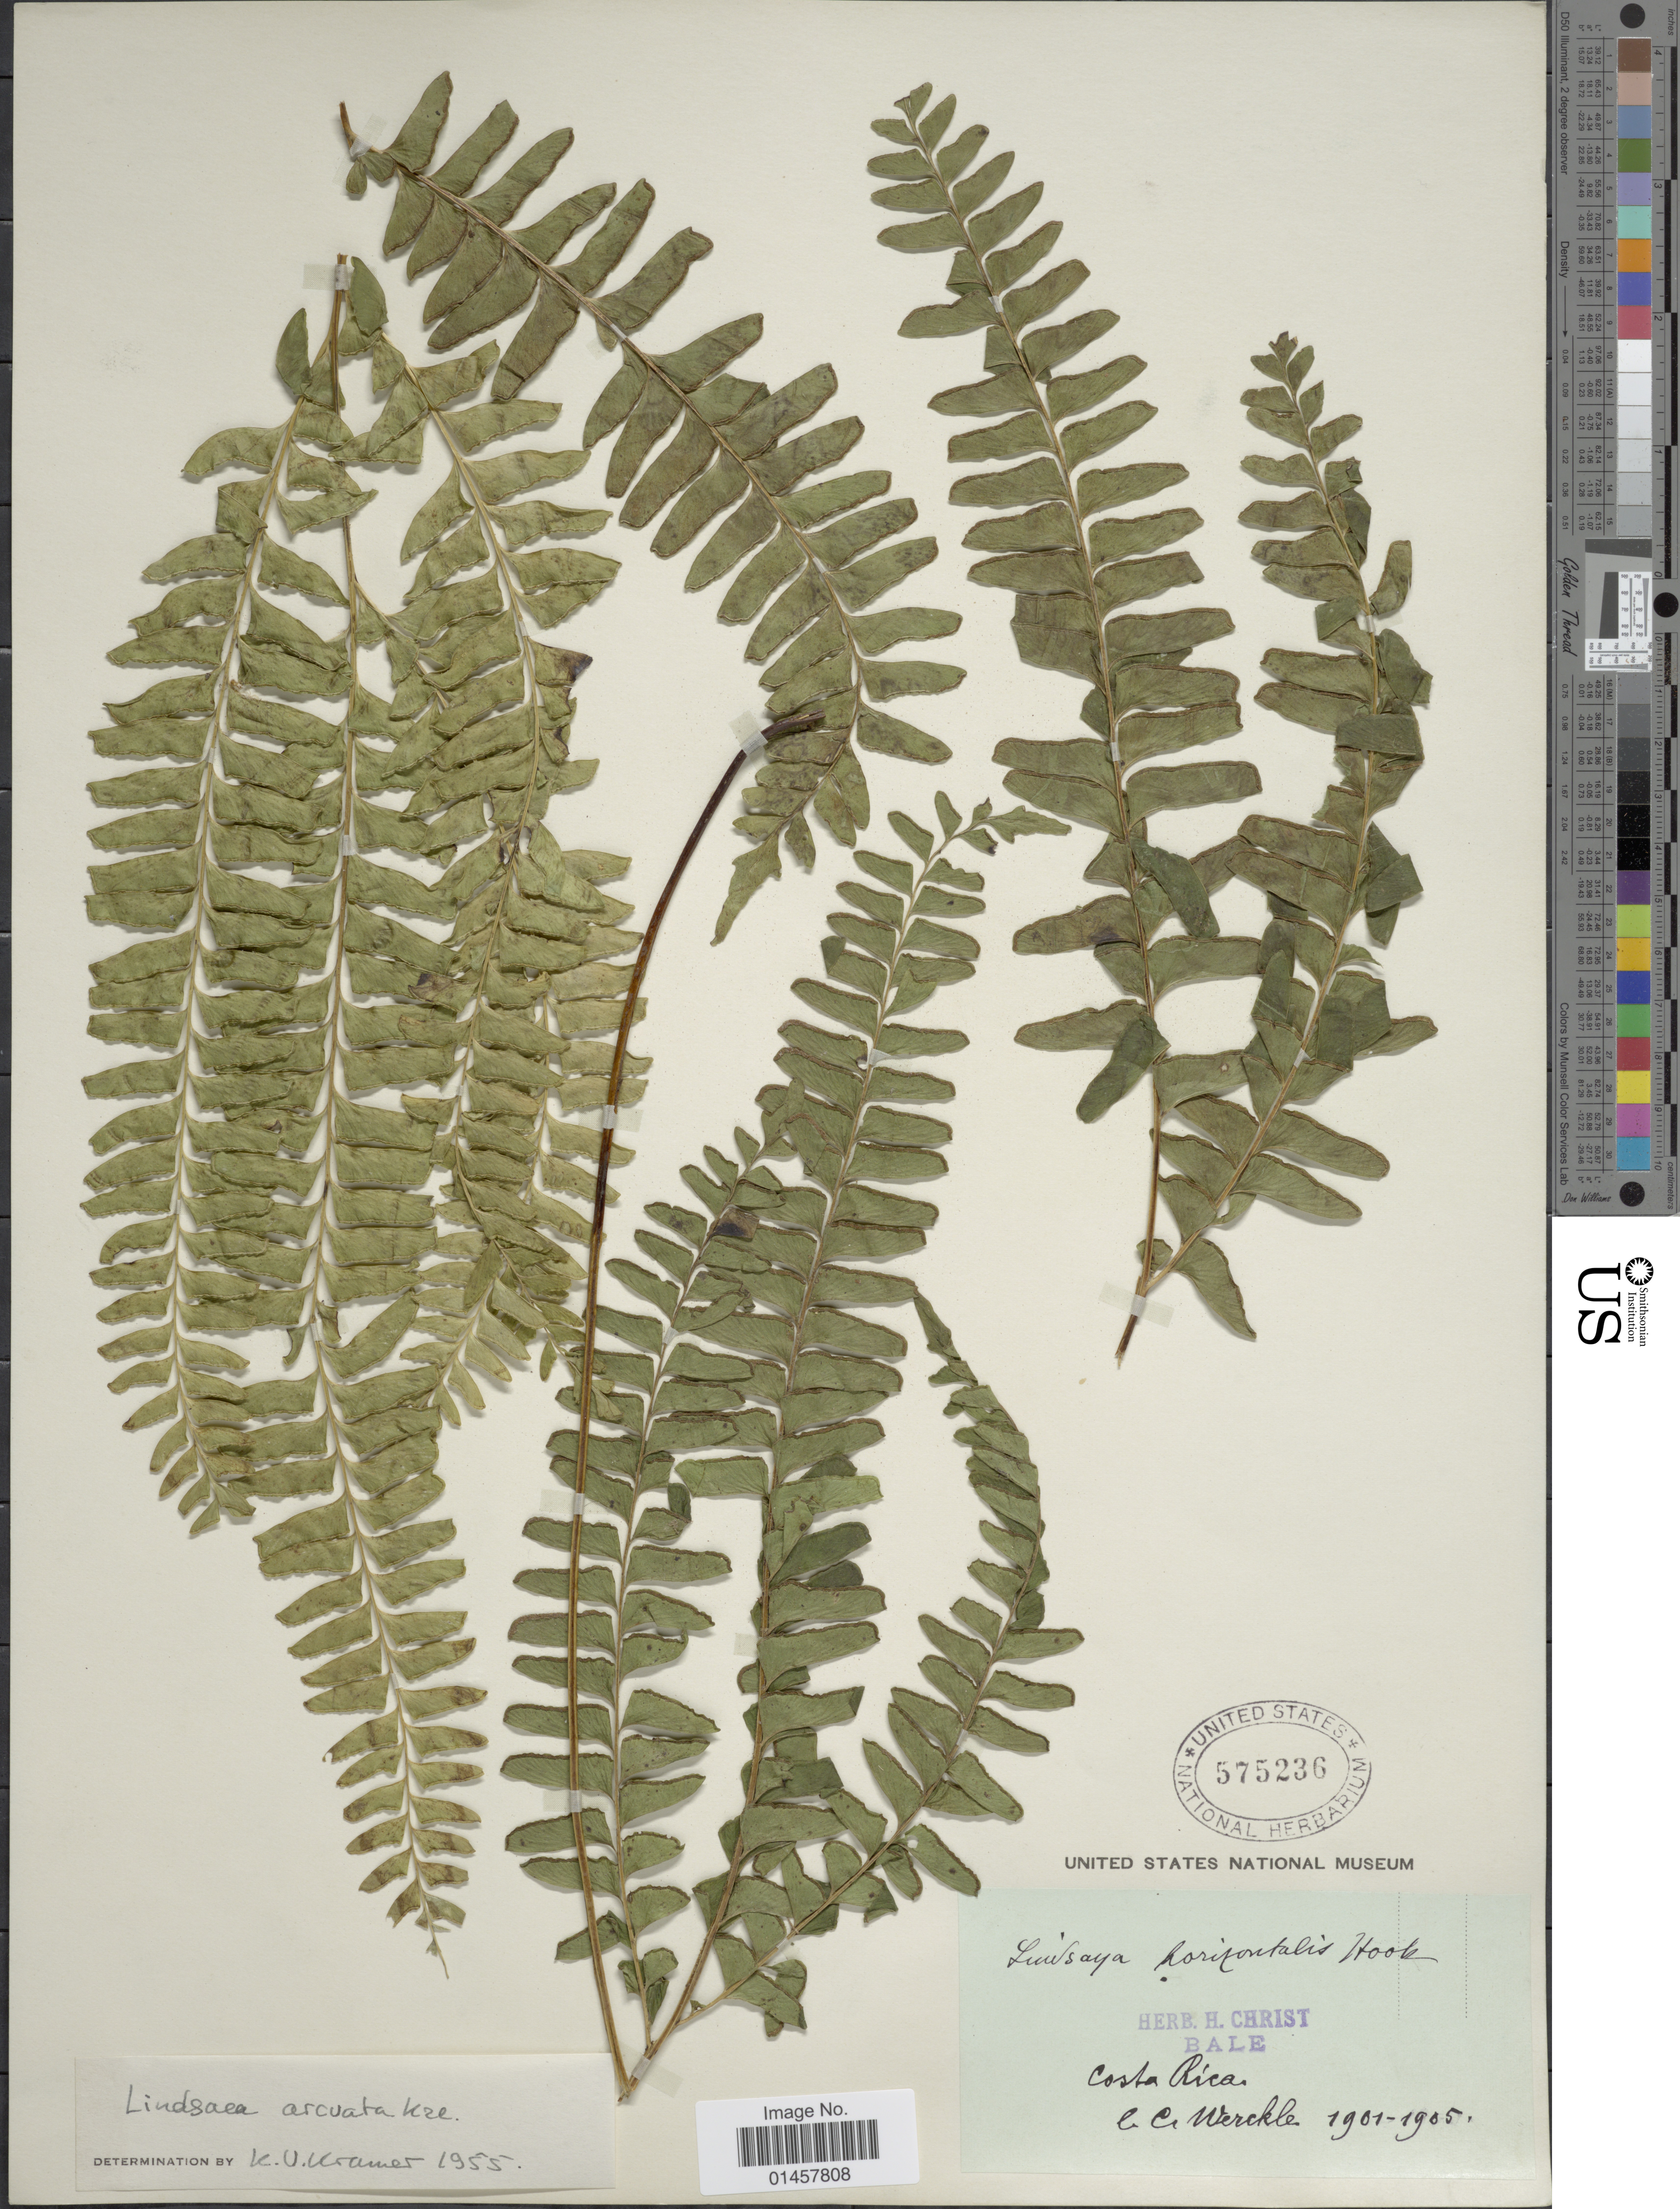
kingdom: Plantae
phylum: Tracheophyta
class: Polypodiopsida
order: Polypodiales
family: Lindsaeaceae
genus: Lindsaea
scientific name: Lindsaea arcuata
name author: Kunze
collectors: C. C Wercklé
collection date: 1901/1905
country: Costa Rica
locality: Costa Rica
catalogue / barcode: US 575236